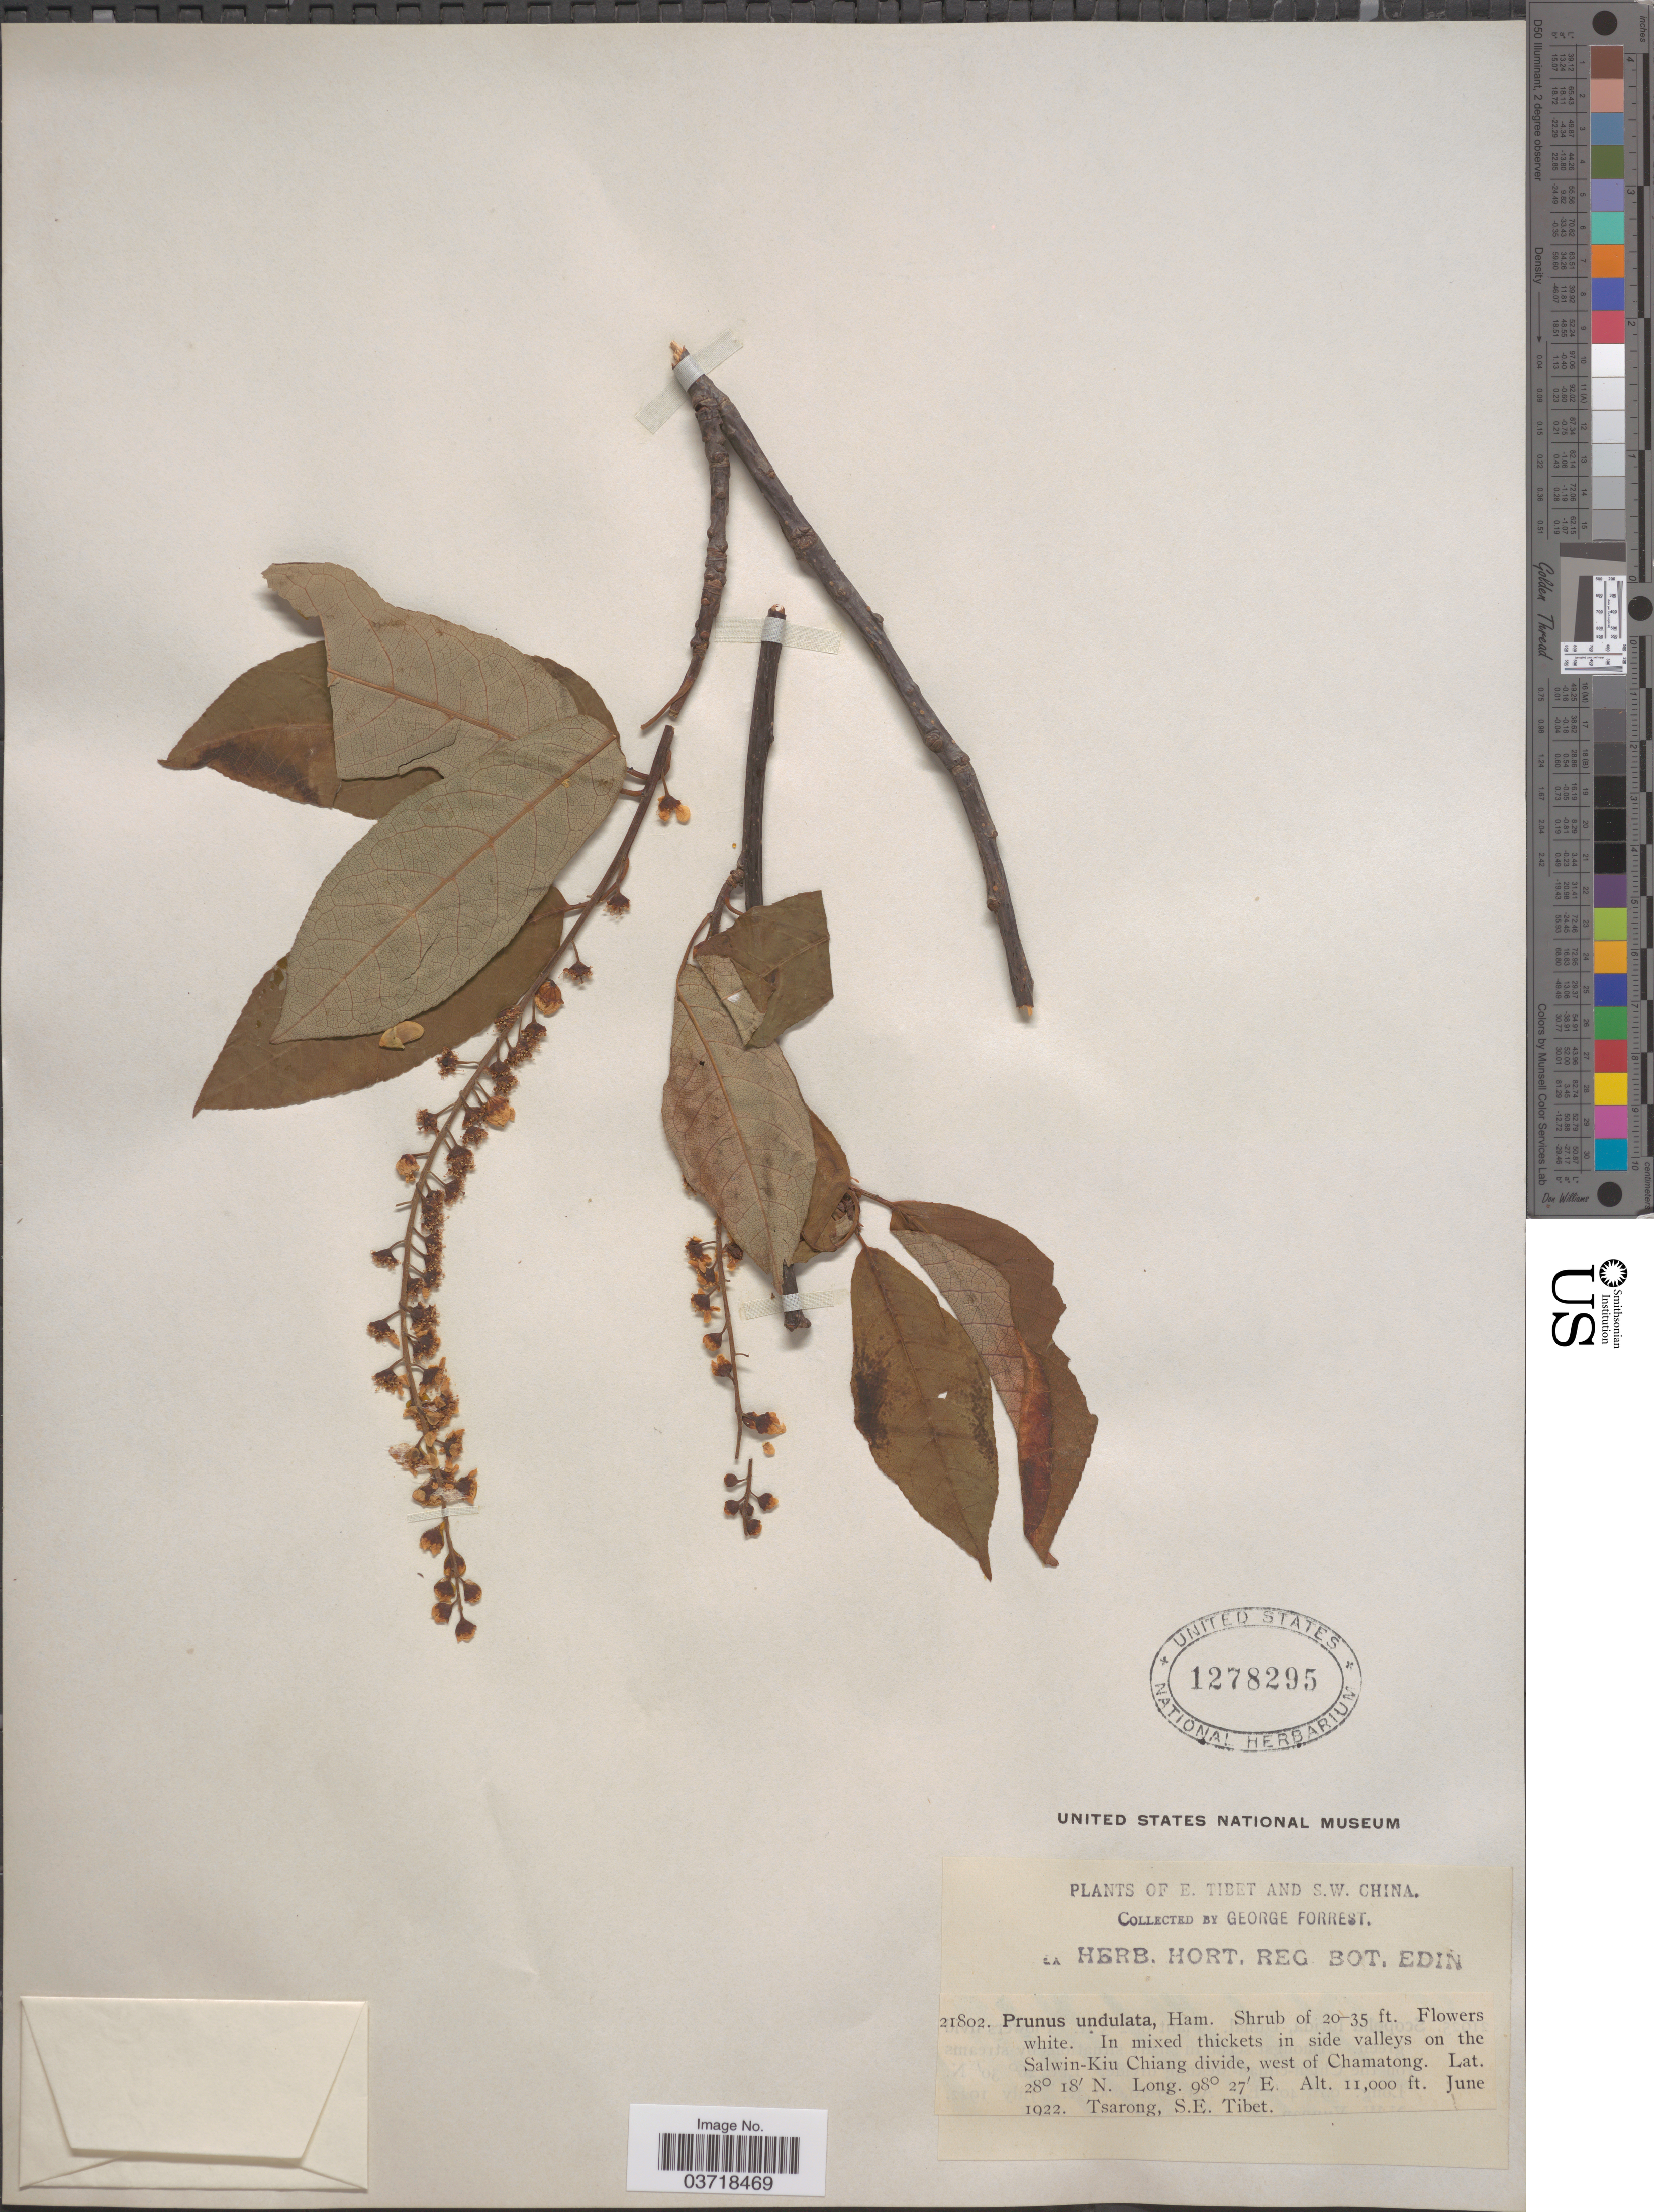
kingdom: Plantae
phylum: Tracheophyta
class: Magnoliopsida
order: Rosales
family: Rosaceae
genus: Prunus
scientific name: Prunus undulata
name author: Buch.-Ham. & D. Don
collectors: G. Forrest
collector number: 21802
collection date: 1922-06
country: China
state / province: Xizang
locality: S.W. China. Thickets in side valleys on the Salwin-Kiu Chiang divide, west of Chamatong. Tsarong, S.E. Tibet.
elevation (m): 3353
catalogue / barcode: US 1278295